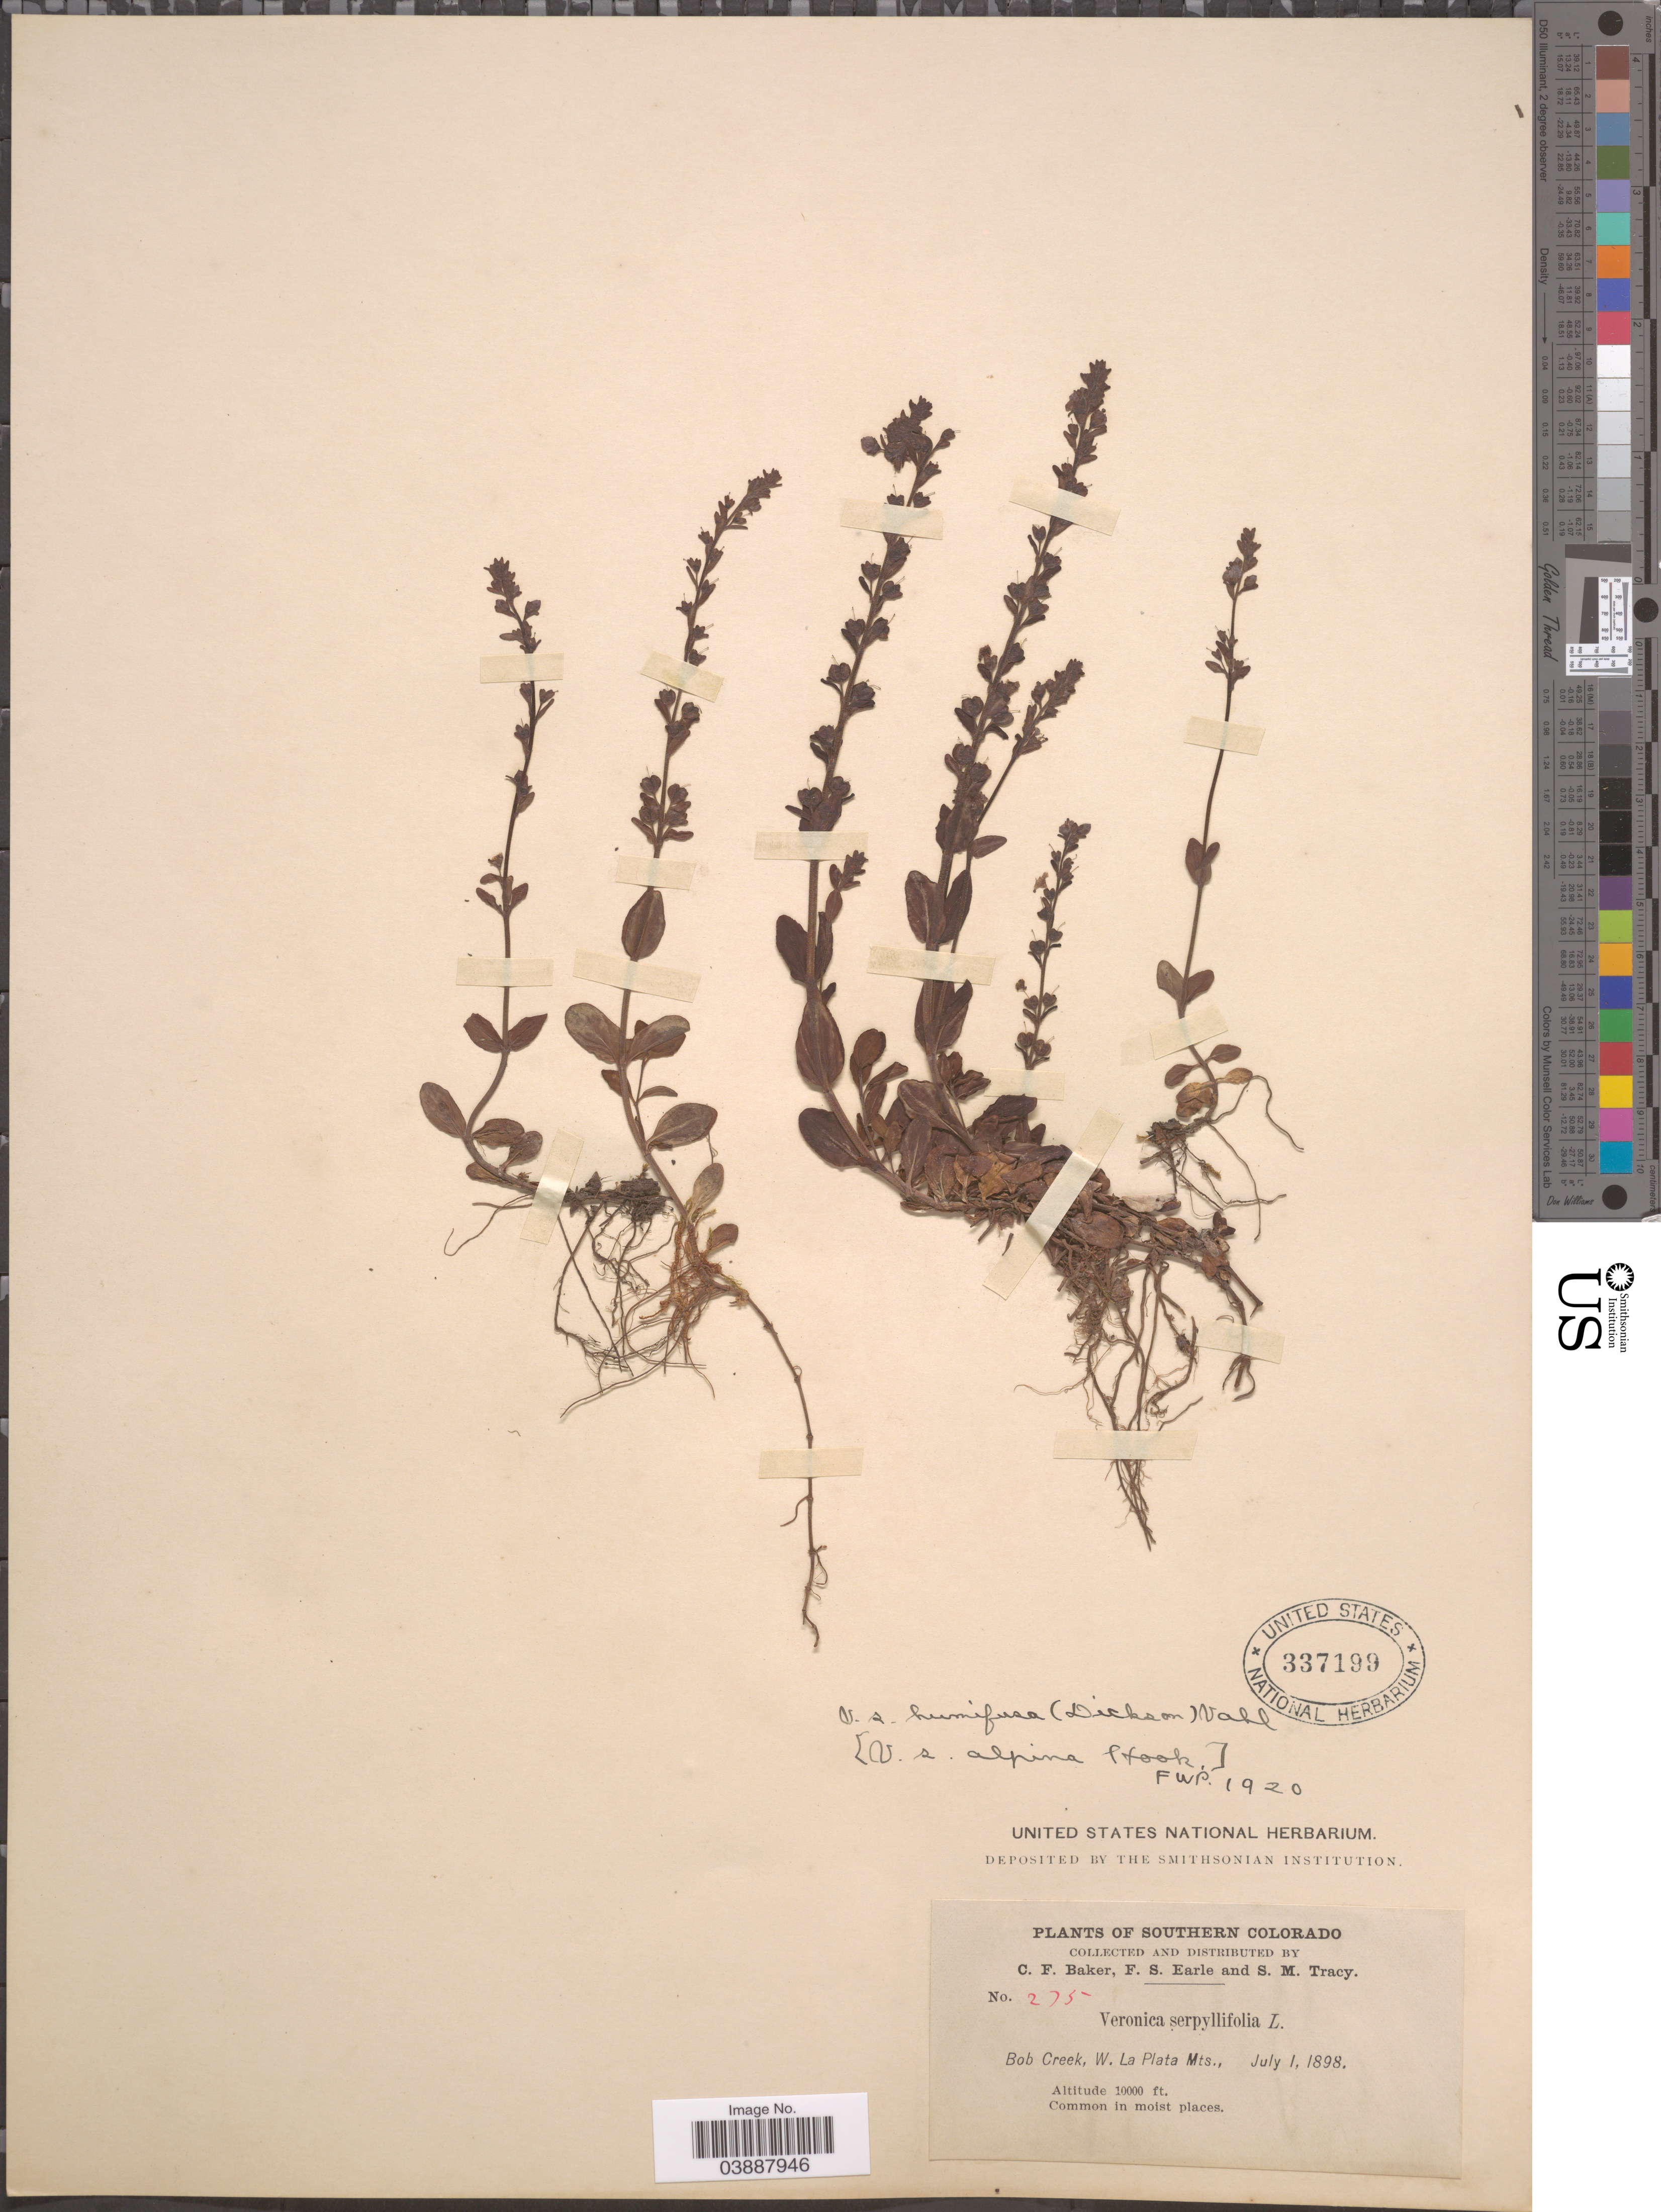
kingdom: Plantae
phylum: Tracheophyta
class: Magnoliopsida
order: Lamiales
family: Plantaginaceae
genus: Veronica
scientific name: Veronica serpyllifolia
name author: L.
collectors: C. F. Baker, F. S. Earle & S. M. Tracy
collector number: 275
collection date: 1898-07-01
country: United States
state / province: Colorado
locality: Southern Colorado. Bob Creek, W. La Plata Mts.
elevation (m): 3048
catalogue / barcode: US 337199